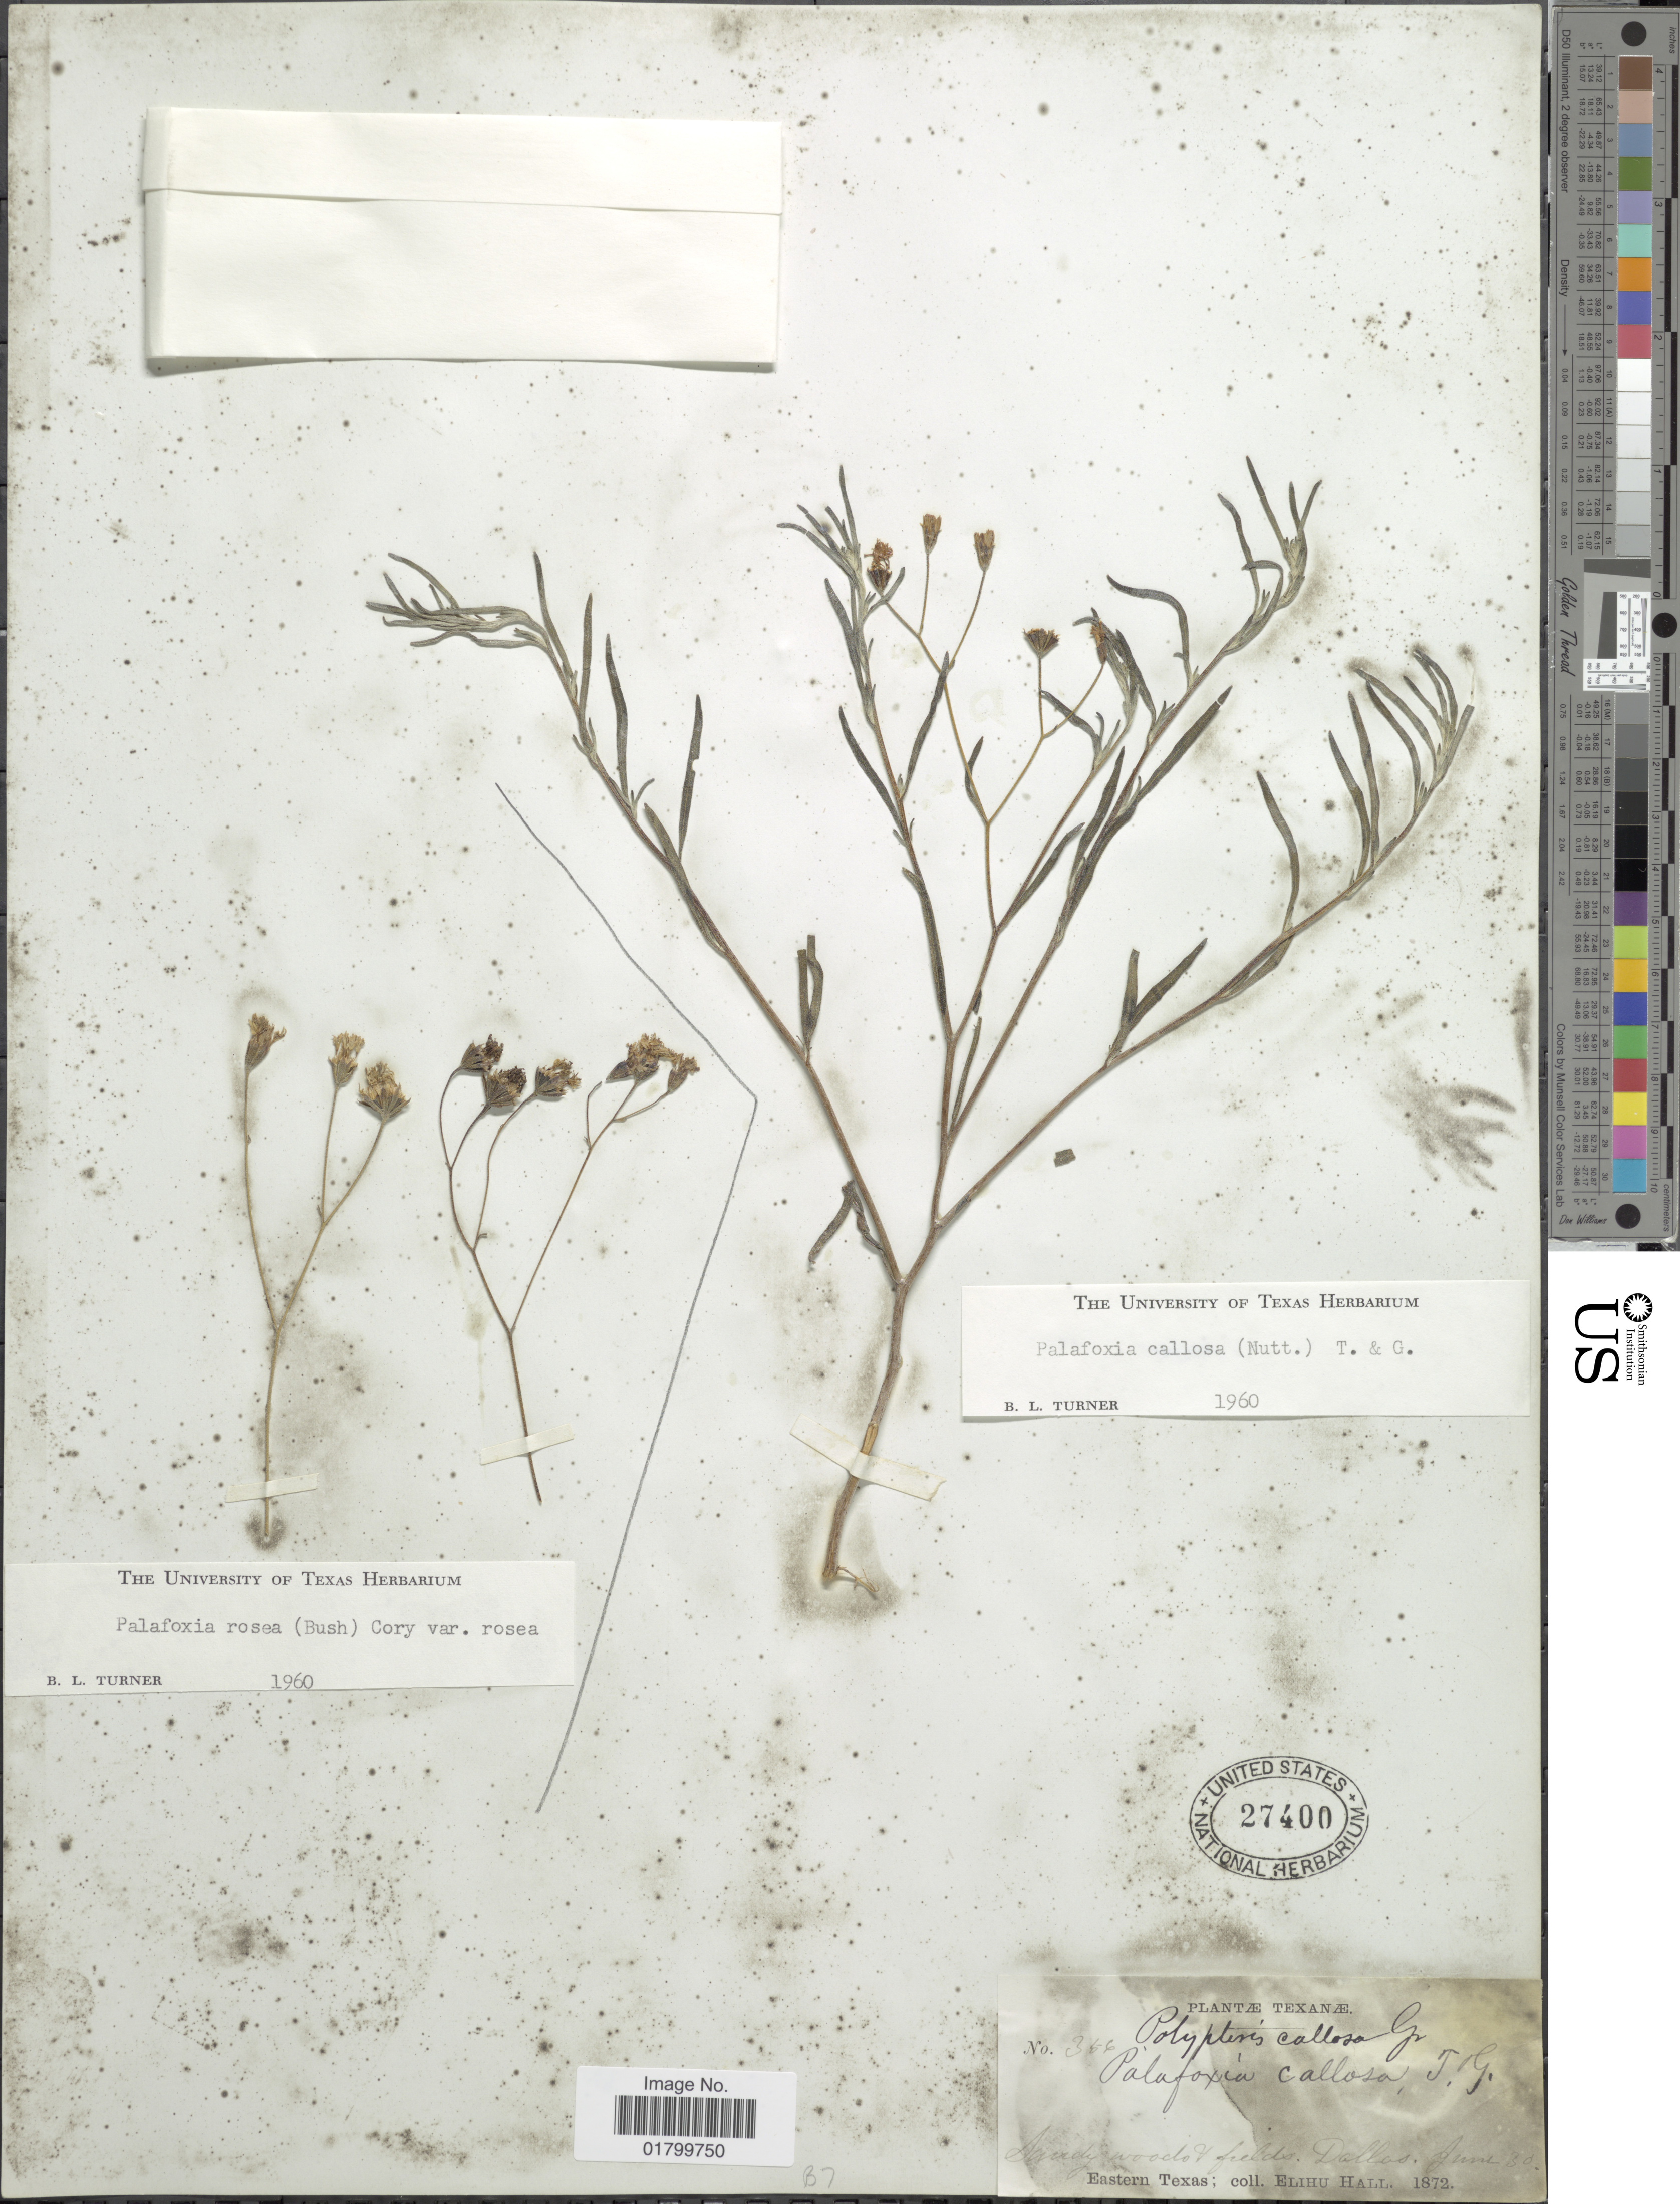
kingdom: Plantae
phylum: Tracheophyta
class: Magnoliopsida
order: Asterales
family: Asteraceae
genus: Palafoxia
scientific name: Palafoxia rosea var. rosea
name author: (Bush) Cory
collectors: E. Hall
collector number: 356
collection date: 1872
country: United States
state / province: Texas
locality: Sandy wood fields, Dallas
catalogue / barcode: US 27400